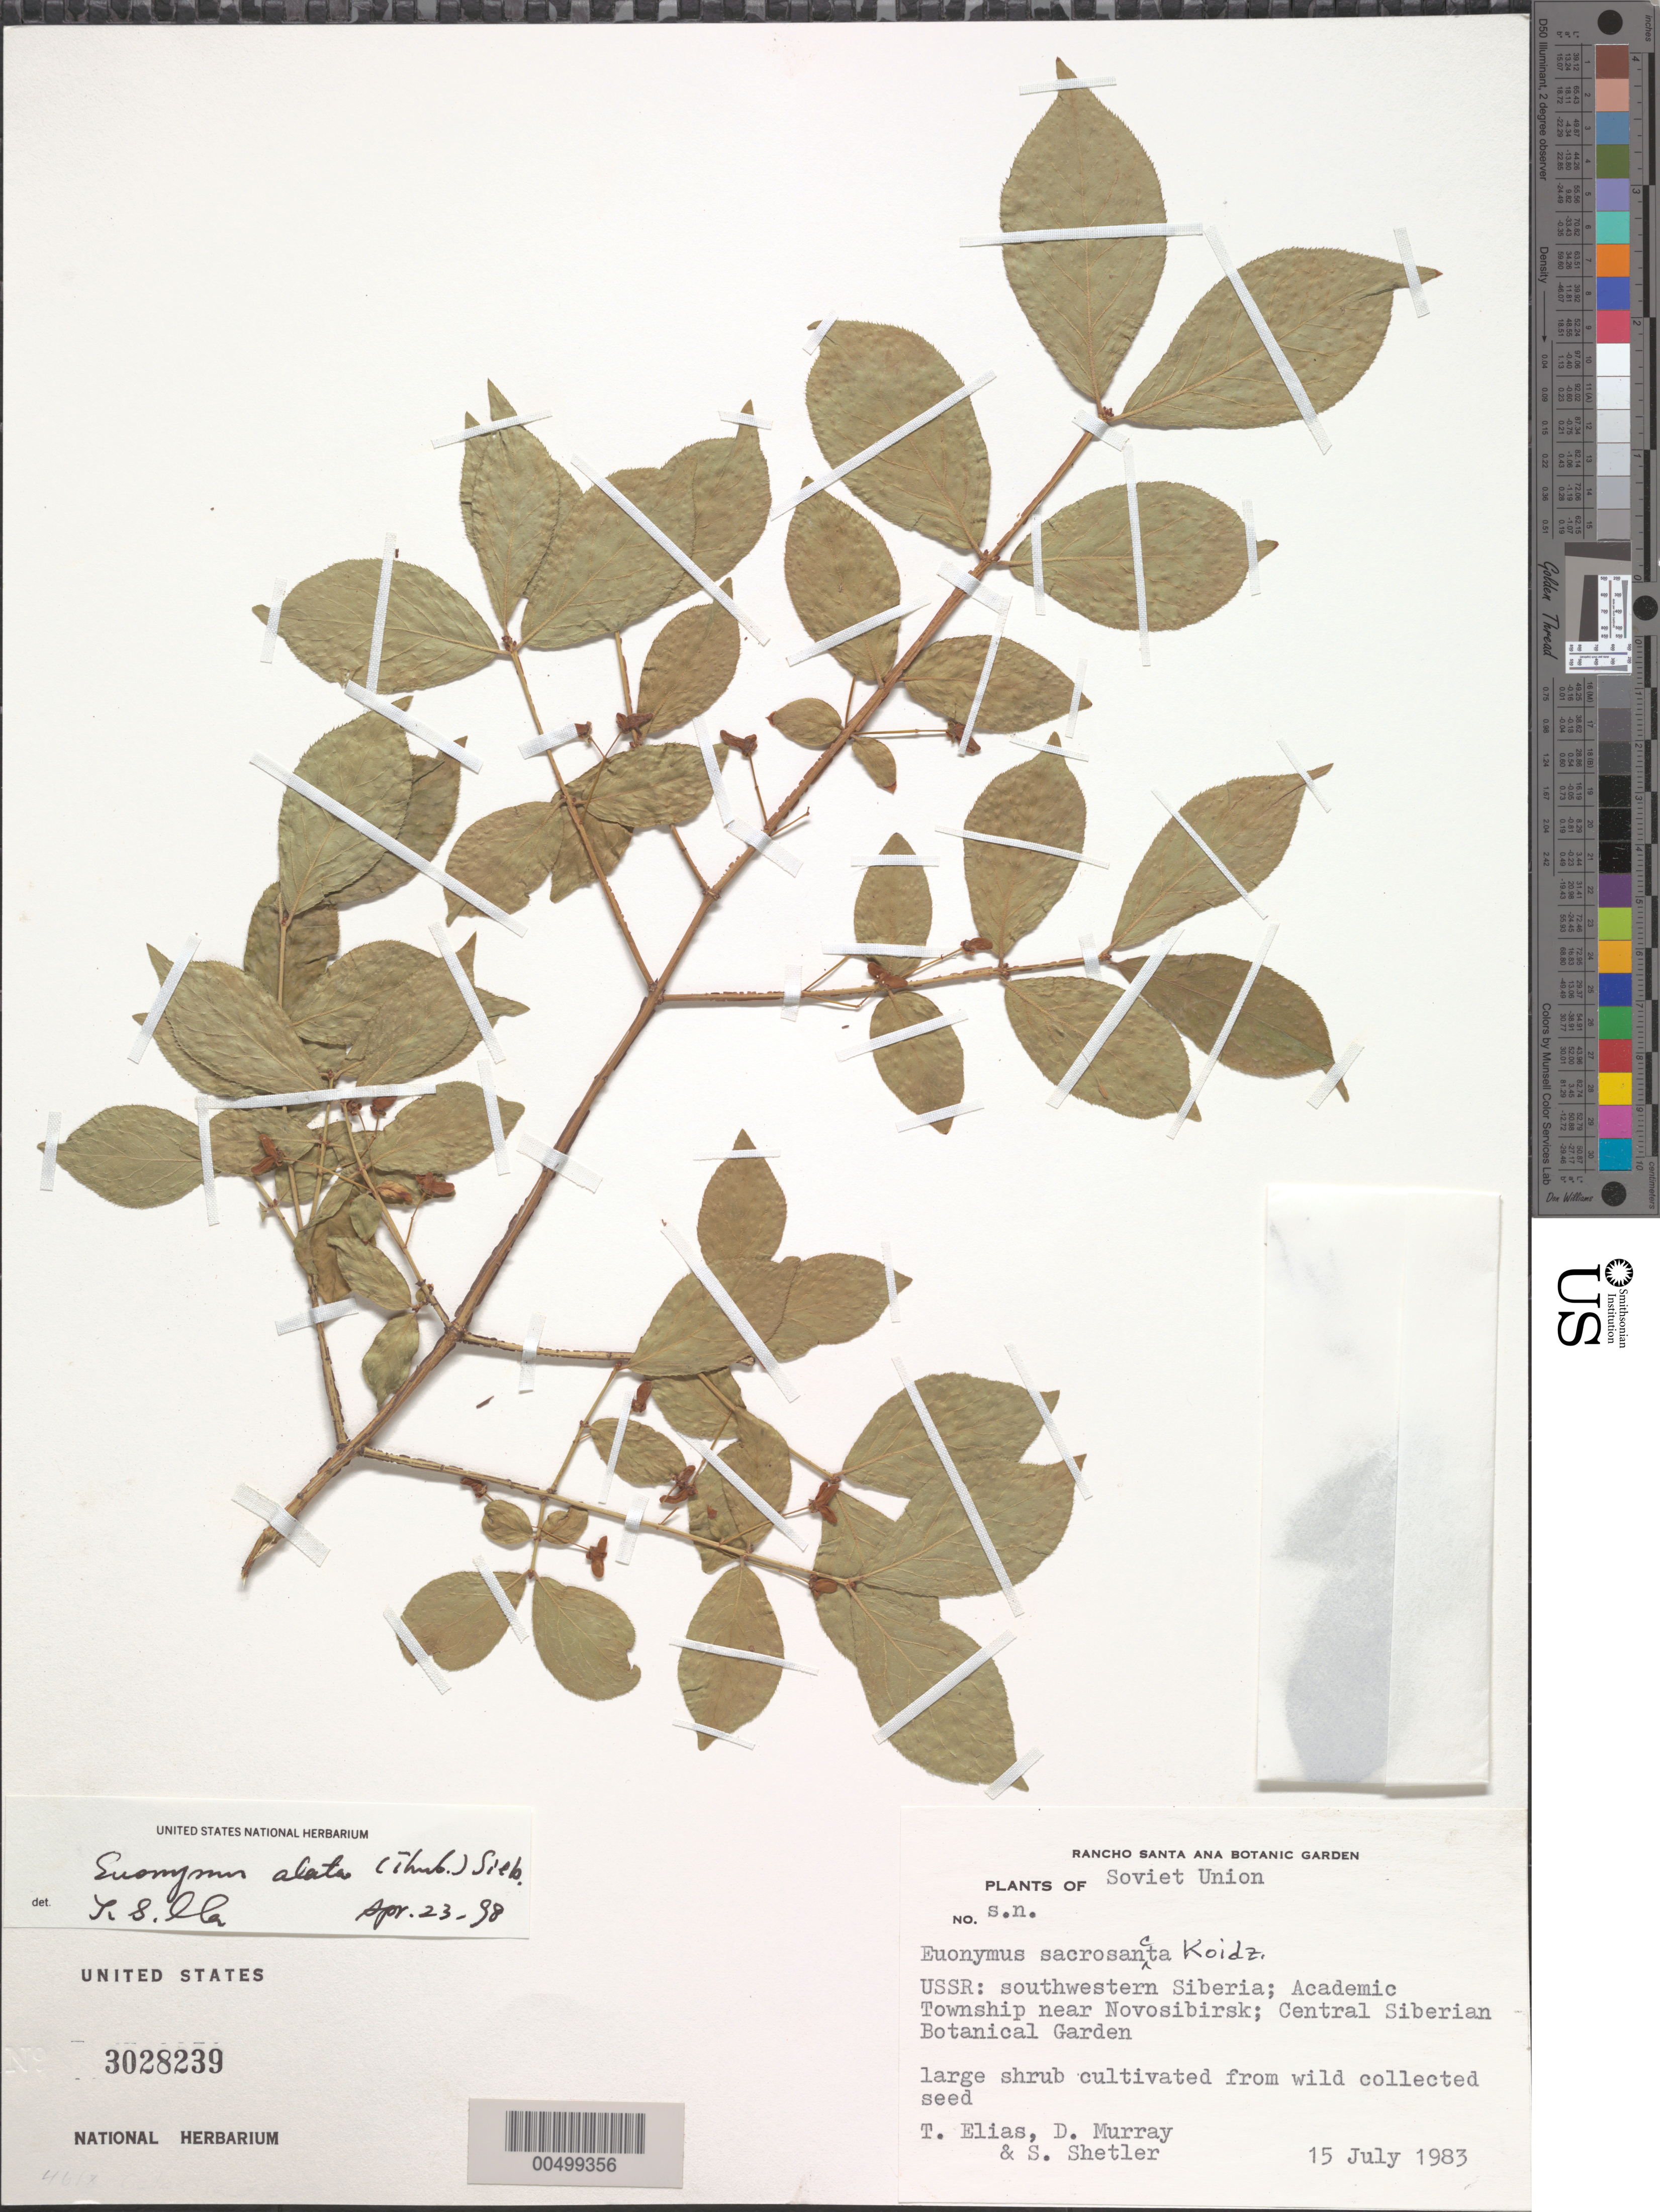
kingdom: Plantae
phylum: Tracheophyta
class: Magnoliopsida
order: Celastrales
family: Celastraceae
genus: Euonymus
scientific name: Euonymus sacrosancta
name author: Koidz.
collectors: T. Elias, S. Shetler & D. F. Murray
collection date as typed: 15 Jul 1983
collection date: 1983-07-15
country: Russian Federation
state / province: Novosibirsk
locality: Academic Township near Novosibirsk; Central Siberian Botanical Garden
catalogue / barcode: US 3028239